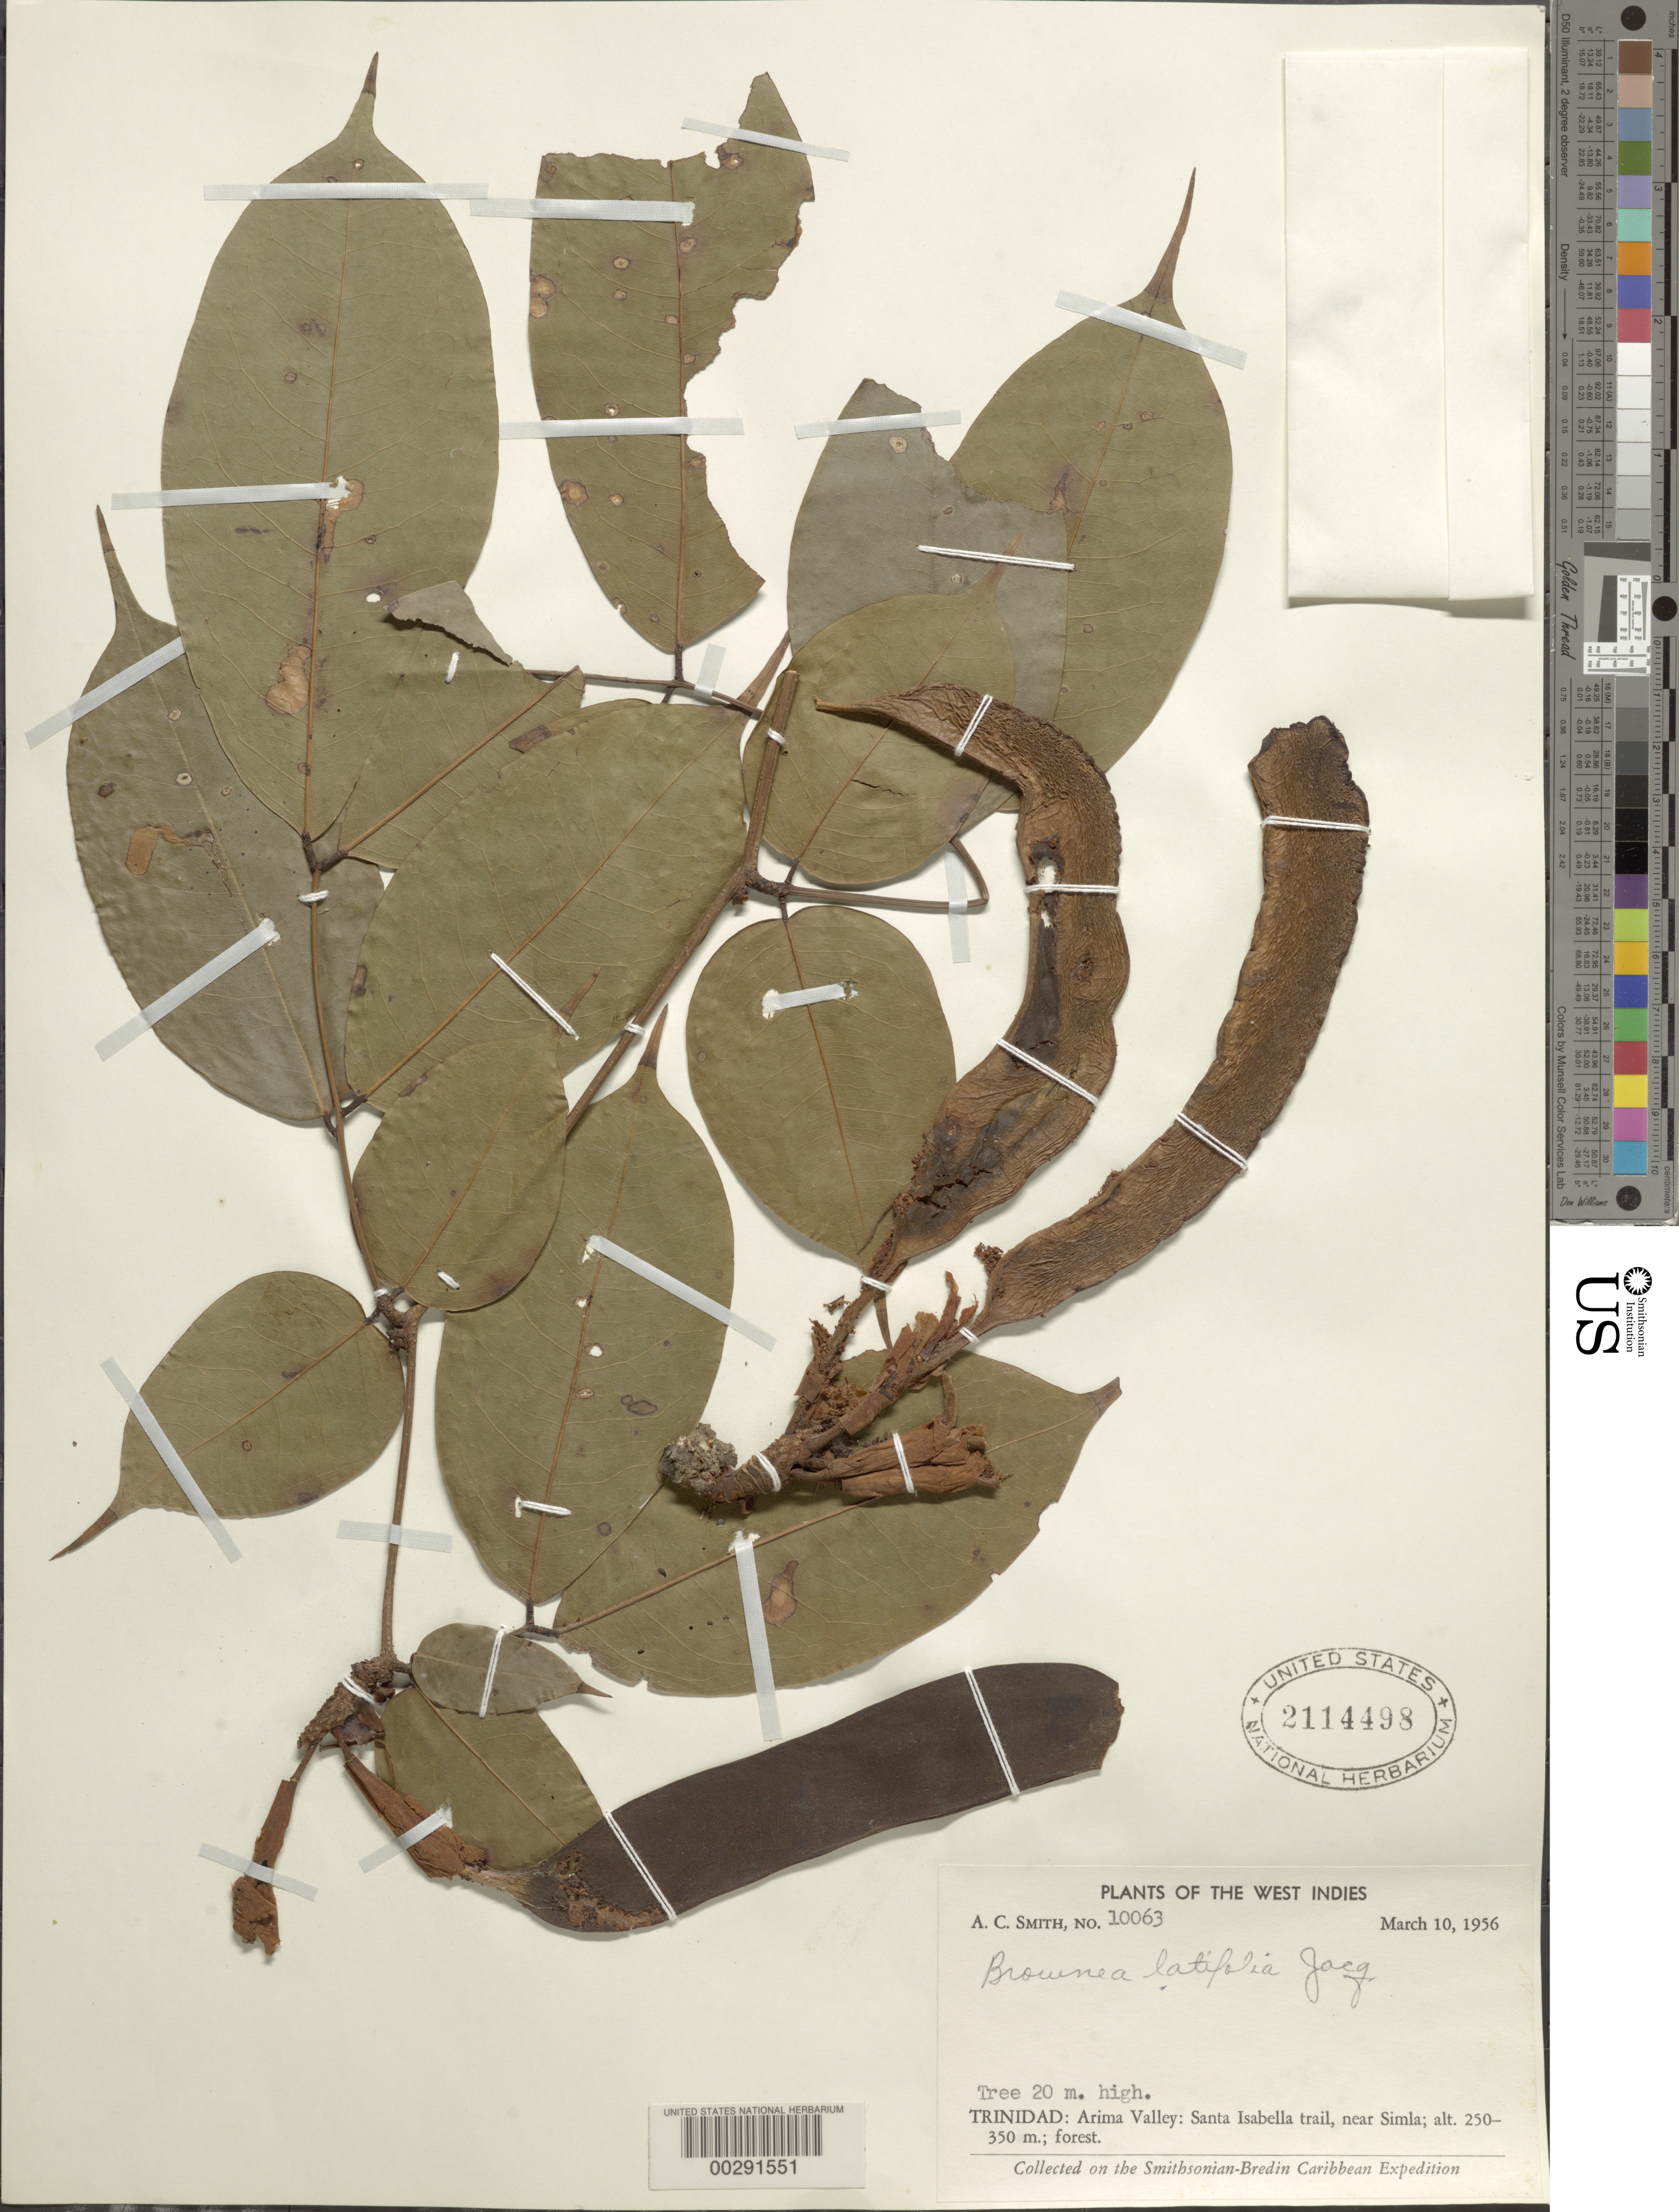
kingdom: Plantae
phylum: Tracheophyta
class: Magnoliopsida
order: Fabales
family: Fabaceae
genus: Brownea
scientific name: Brownea latifolia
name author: Jacq.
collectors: A. C. Smith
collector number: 10063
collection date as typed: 10 Mar 1956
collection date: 1956-03-10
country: Trinidad and Tobago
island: Trinidad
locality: Arima valley: santa isabella trail, near simla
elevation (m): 250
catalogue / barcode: US 2114498